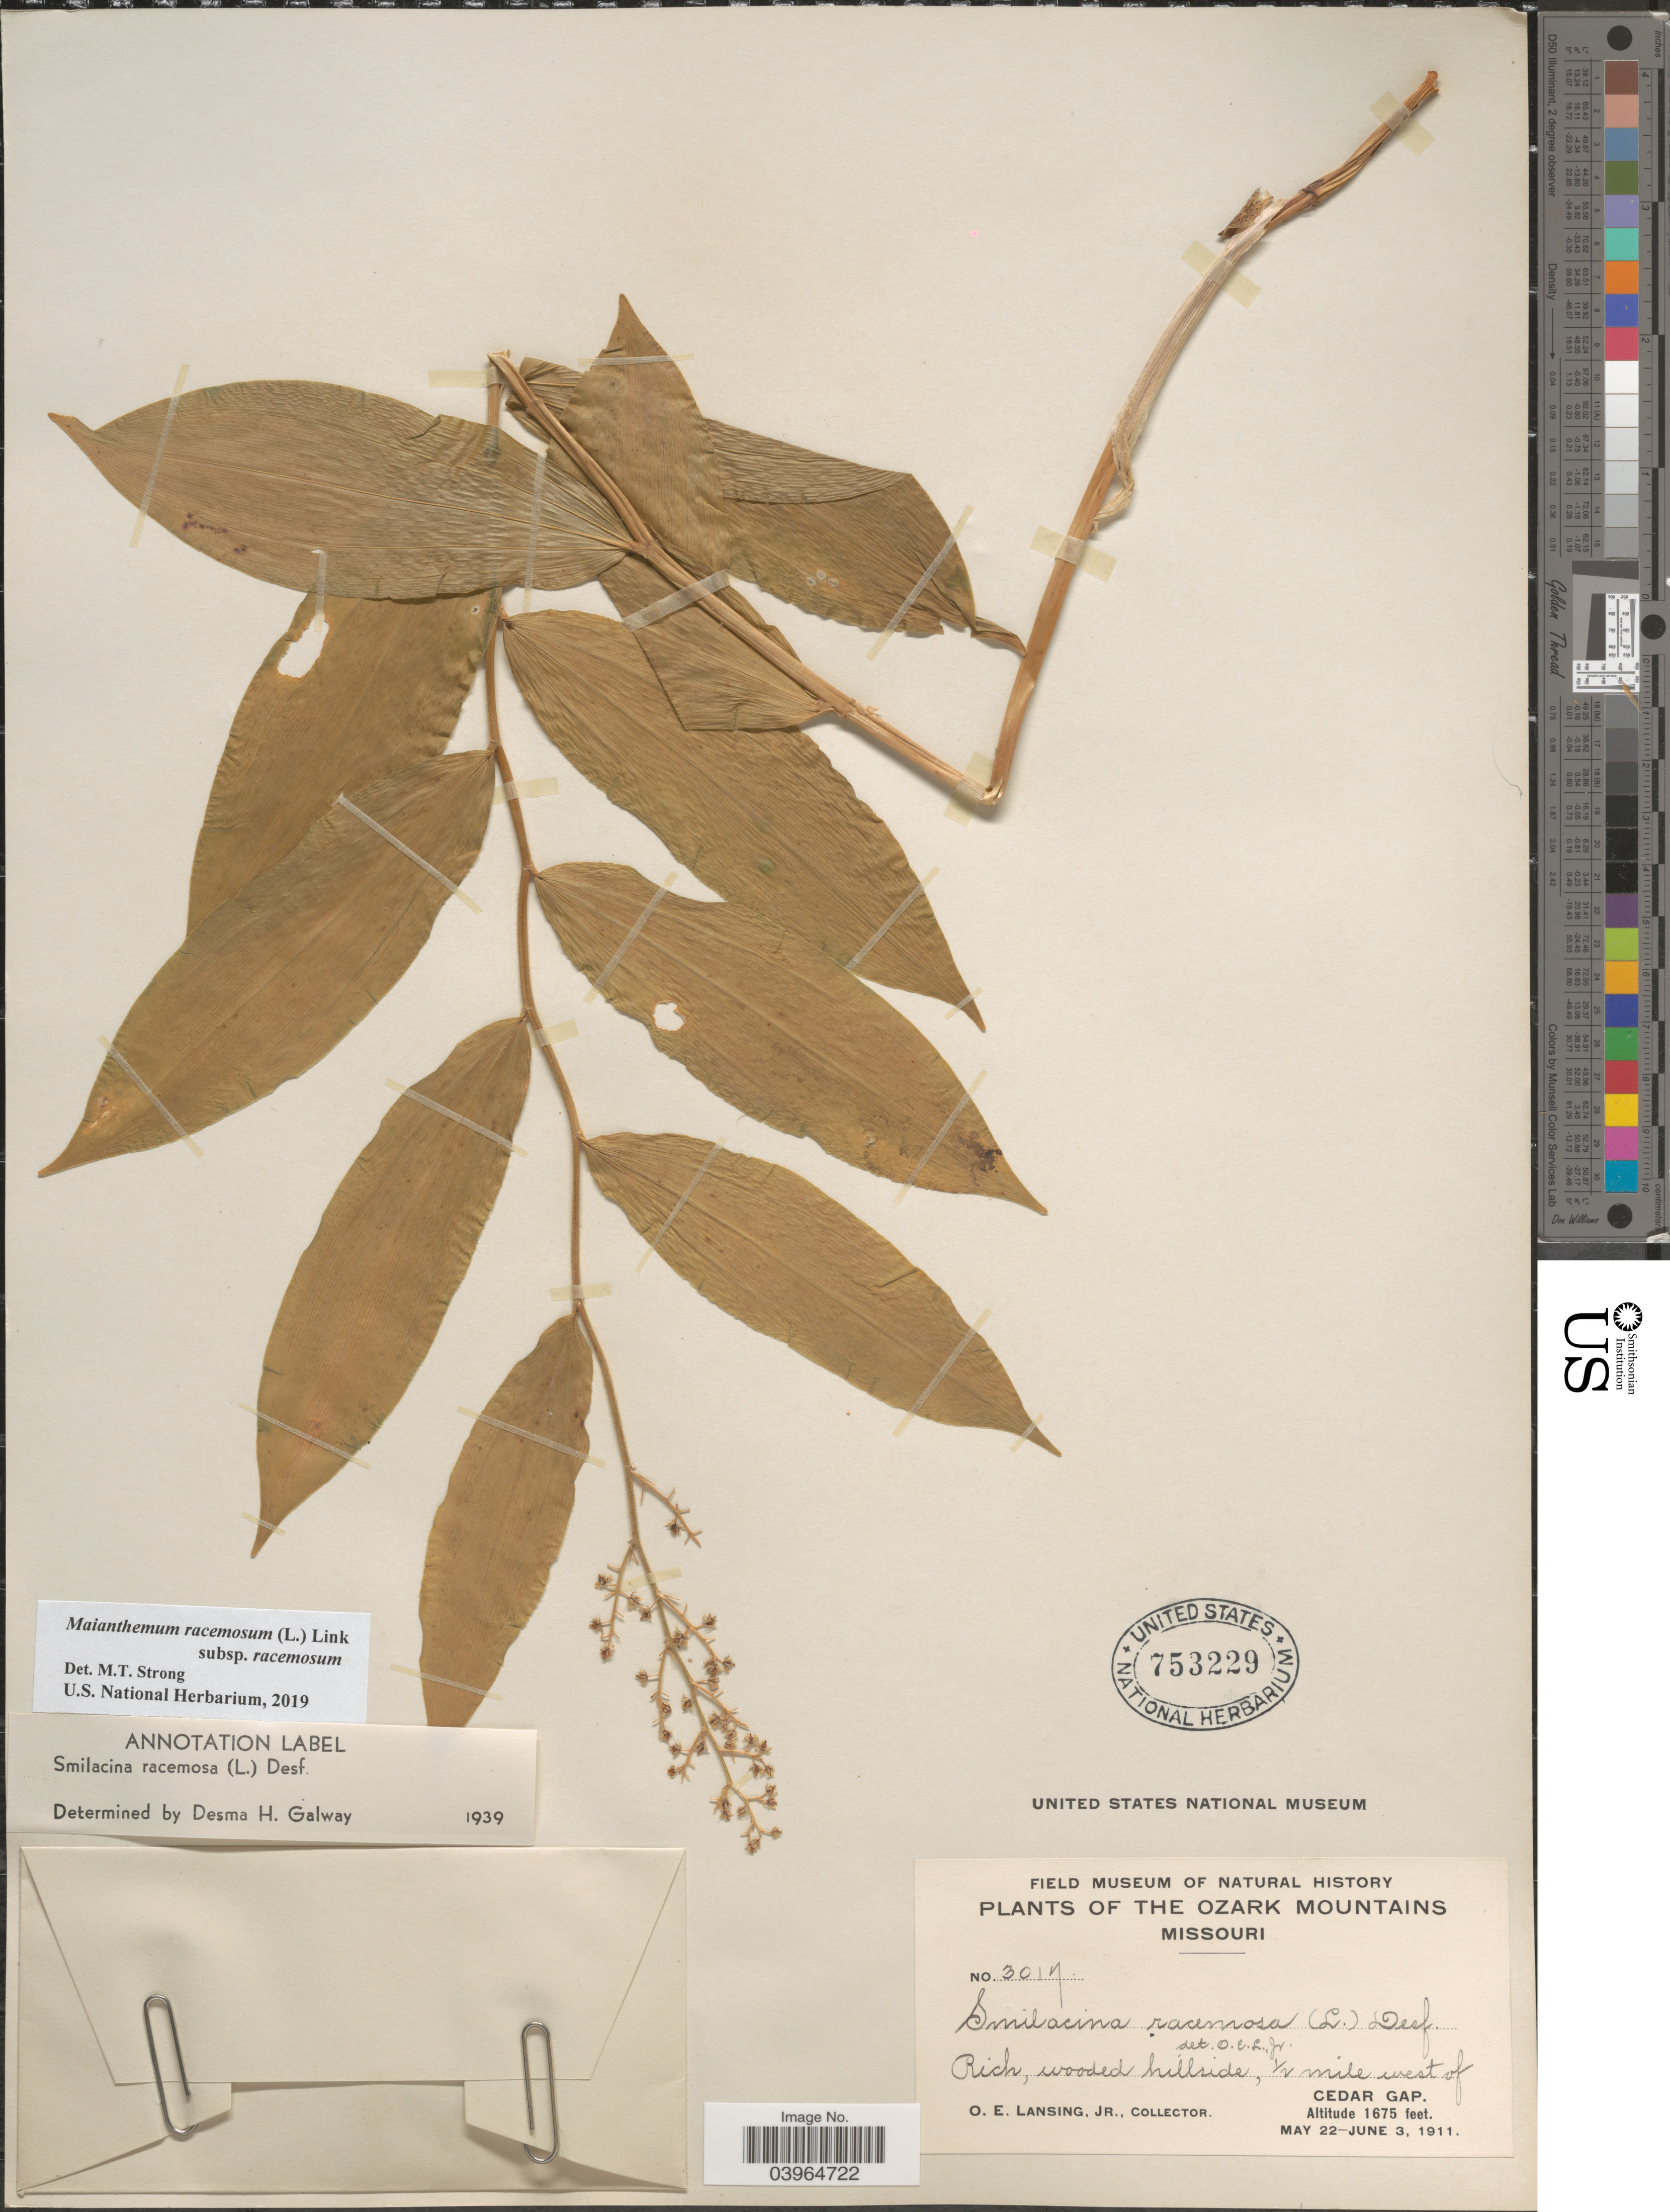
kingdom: Plantae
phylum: Tracheophyta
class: Liliopsida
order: Asparagales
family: Asparagaceae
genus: Maianthemum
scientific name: Maianthemum racemosum subsp. racemosum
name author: (L.) Link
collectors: O. Lansing Jr.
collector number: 3019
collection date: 1911-05-22/1911-06-03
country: United States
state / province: Missouri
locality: The Ozark Mountains. Rich, wooded hillside, ½ mile west of Cedar Gap.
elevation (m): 511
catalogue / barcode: US 753229